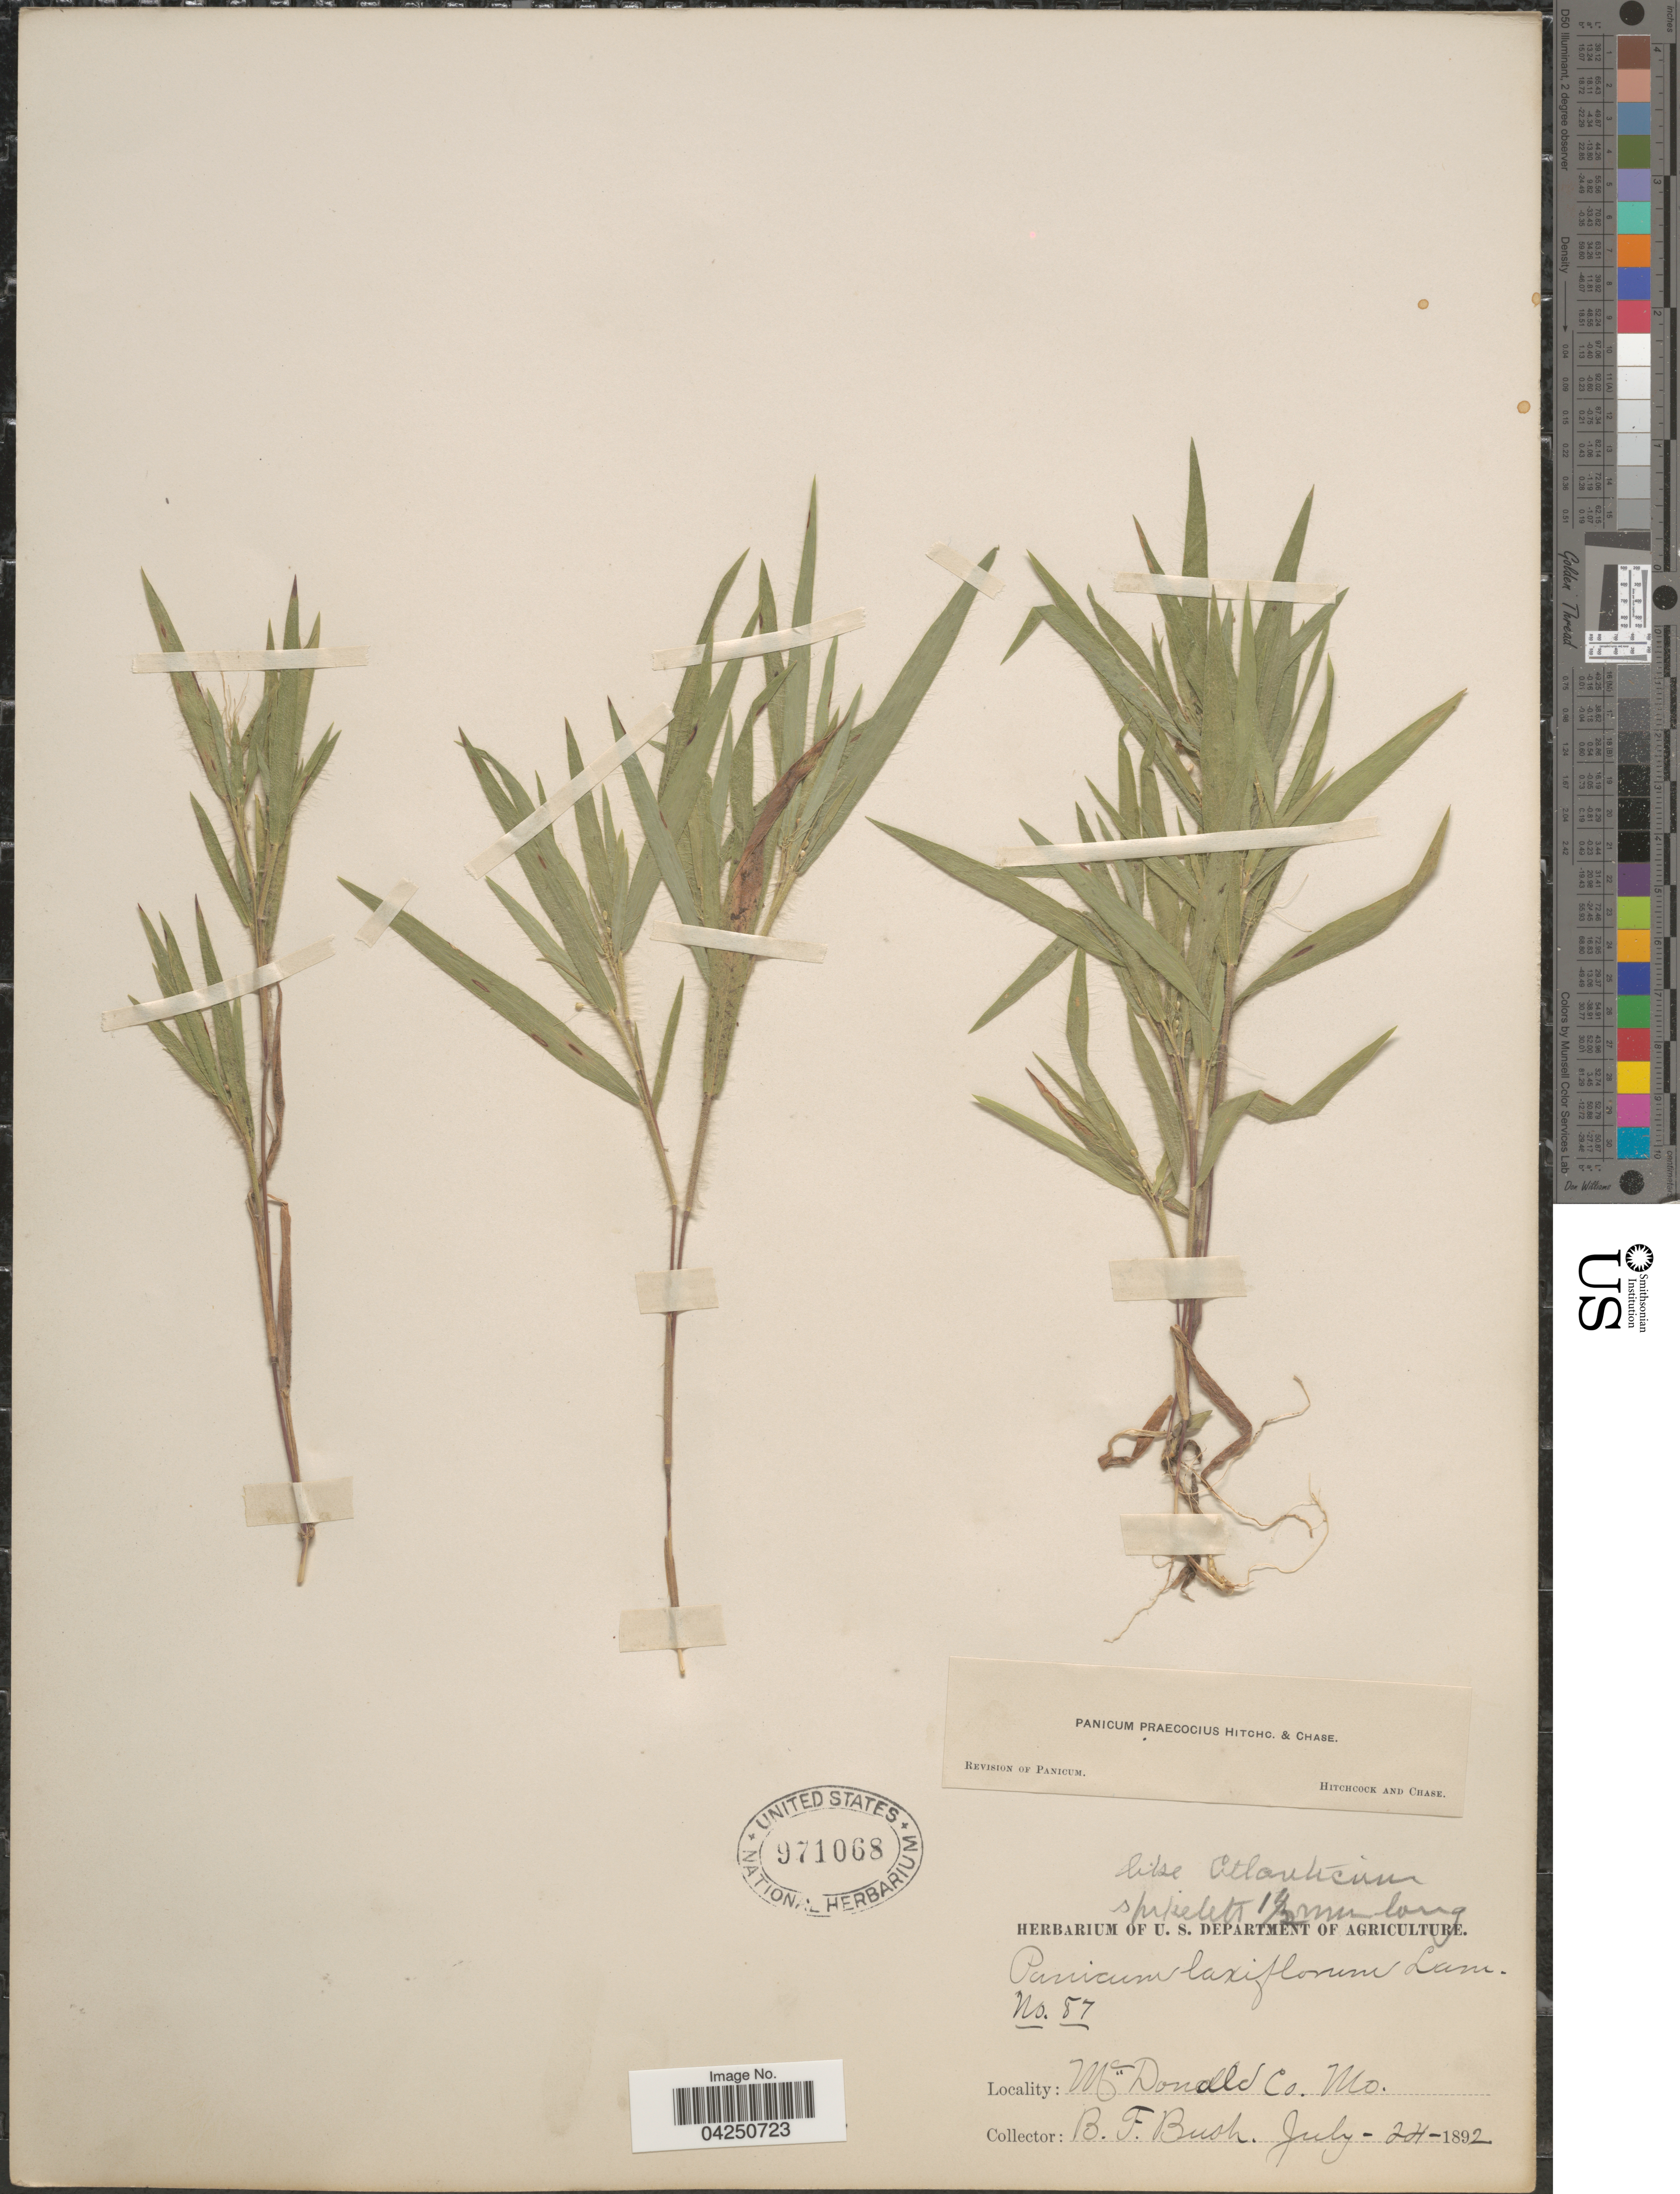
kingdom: Plantae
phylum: Tracheophyta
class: Liliopsida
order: Poales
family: Poaceae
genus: Dichanthelium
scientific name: Dichanthelium acuminatum var. acuminatum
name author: (Sw.) Gould & C.A. Clark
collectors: B. F. Bush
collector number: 87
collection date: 1892-07-24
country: United States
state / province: Missouri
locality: McDonald Co.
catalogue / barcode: US 971068